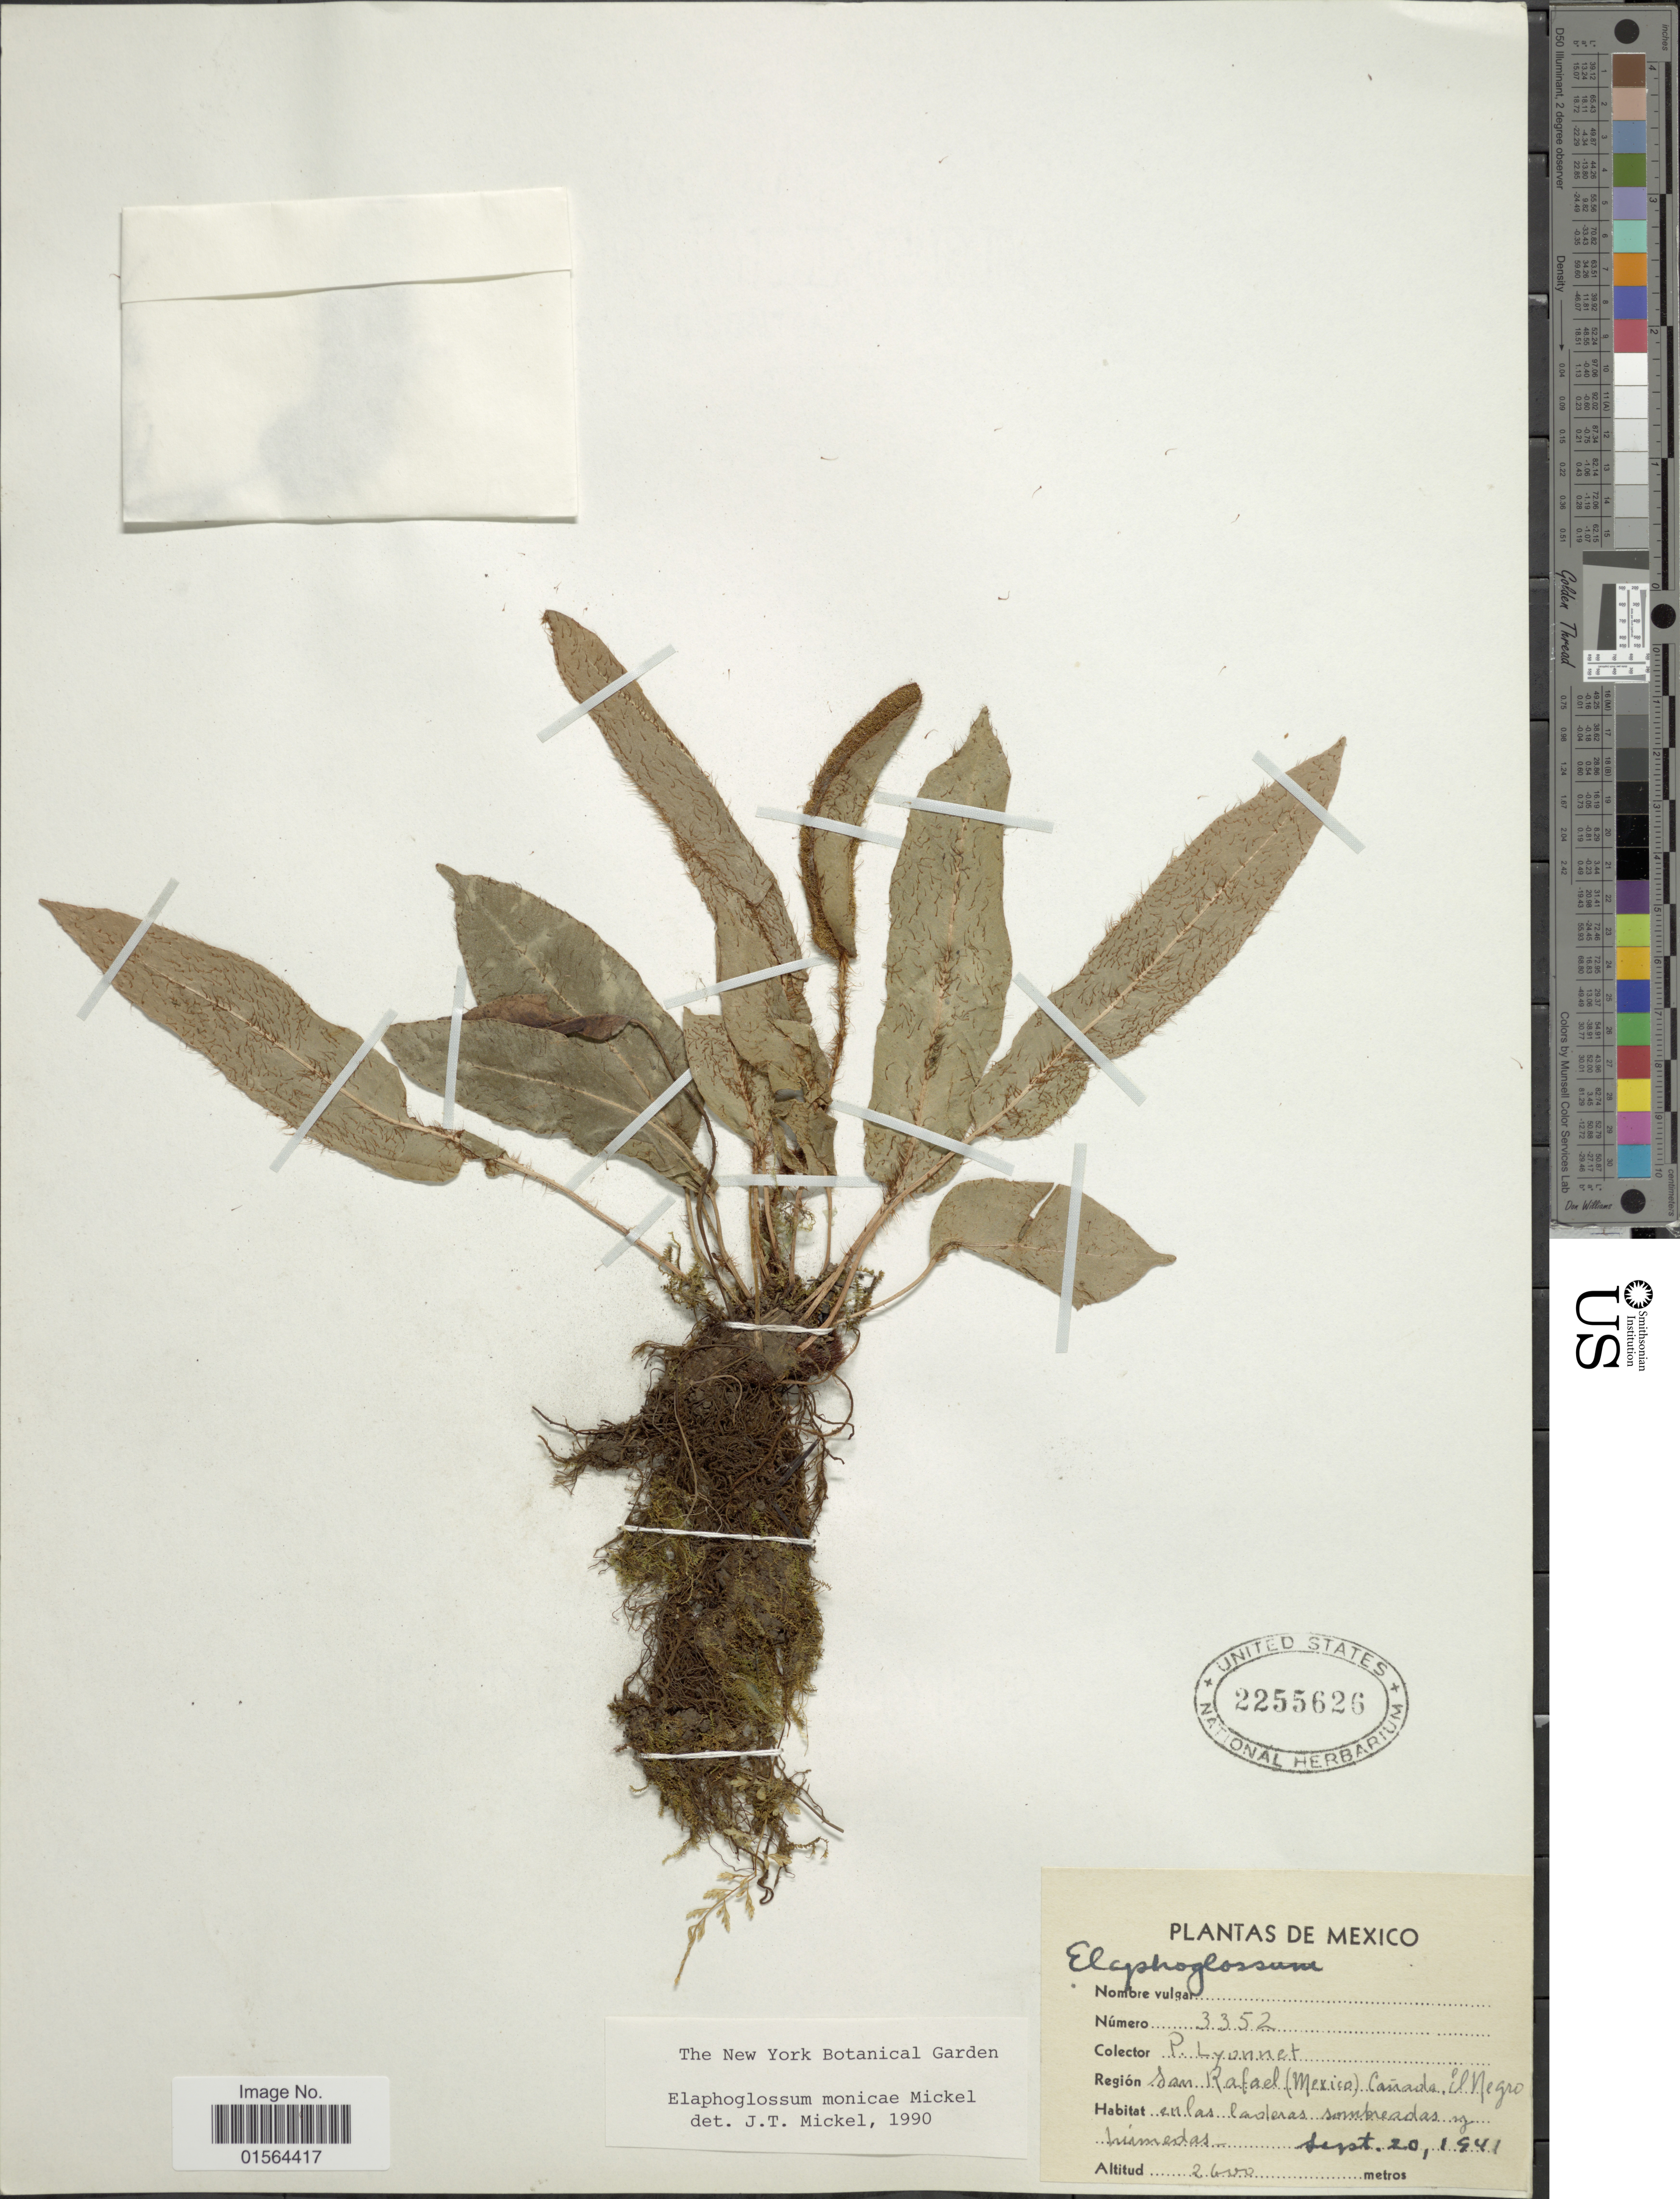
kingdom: Plantae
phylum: Tracheophyta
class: Polypodiopsida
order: Polypodiales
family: Dryopteridaceae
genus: Elaphoglossum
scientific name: Elaphoglossum monicae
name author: Mickel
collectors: P. Lyonnet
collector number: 3352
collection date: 1941-09-20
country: Mexico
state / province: México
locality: San Rafael (Mexico), Canada, El Negro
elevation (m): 2600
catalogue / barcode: US 2255626